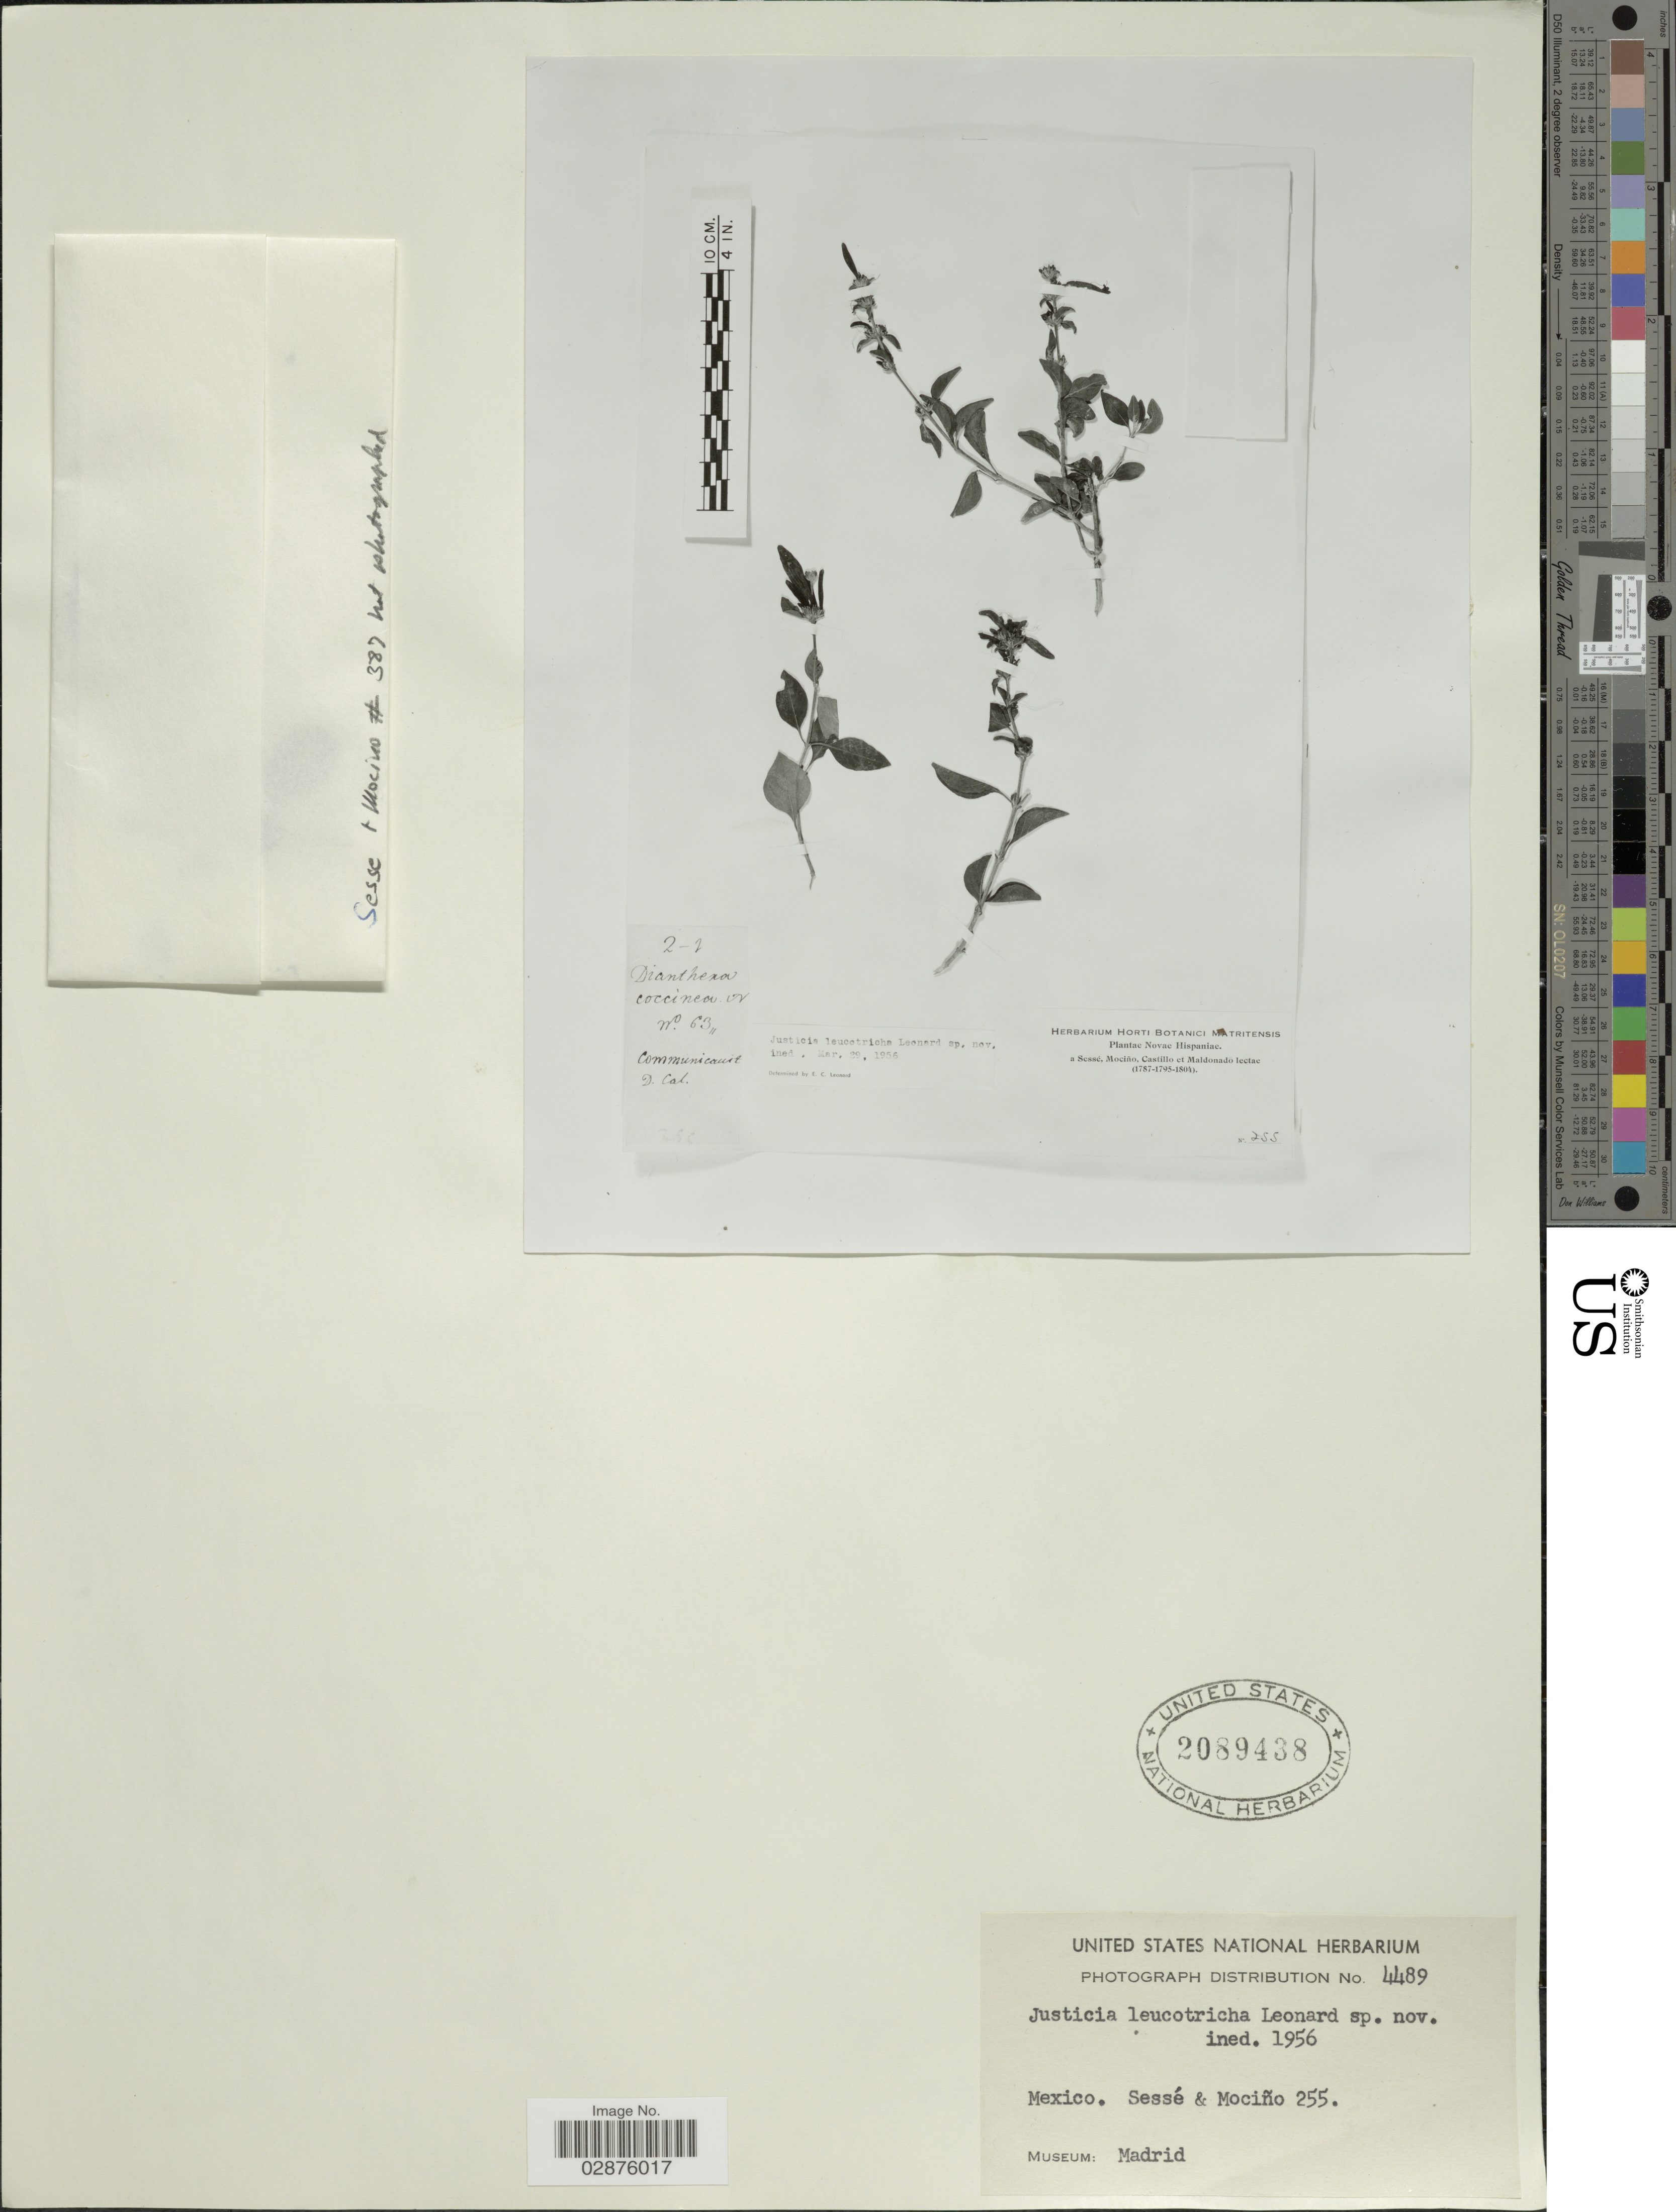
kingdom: Plantae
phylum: Tracheophyta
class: Magnoliopsida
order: Lamiales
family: Acanthaceae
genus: Justicia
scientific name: Justicia candicans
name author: (Nees) L.D. Benson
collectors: Sessé, --, Mociño, Castillo, -- & Maldonado, --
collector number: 255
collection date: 1787/1804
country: Mexico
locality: Novae Hispaniae.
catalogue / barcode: US 2089438